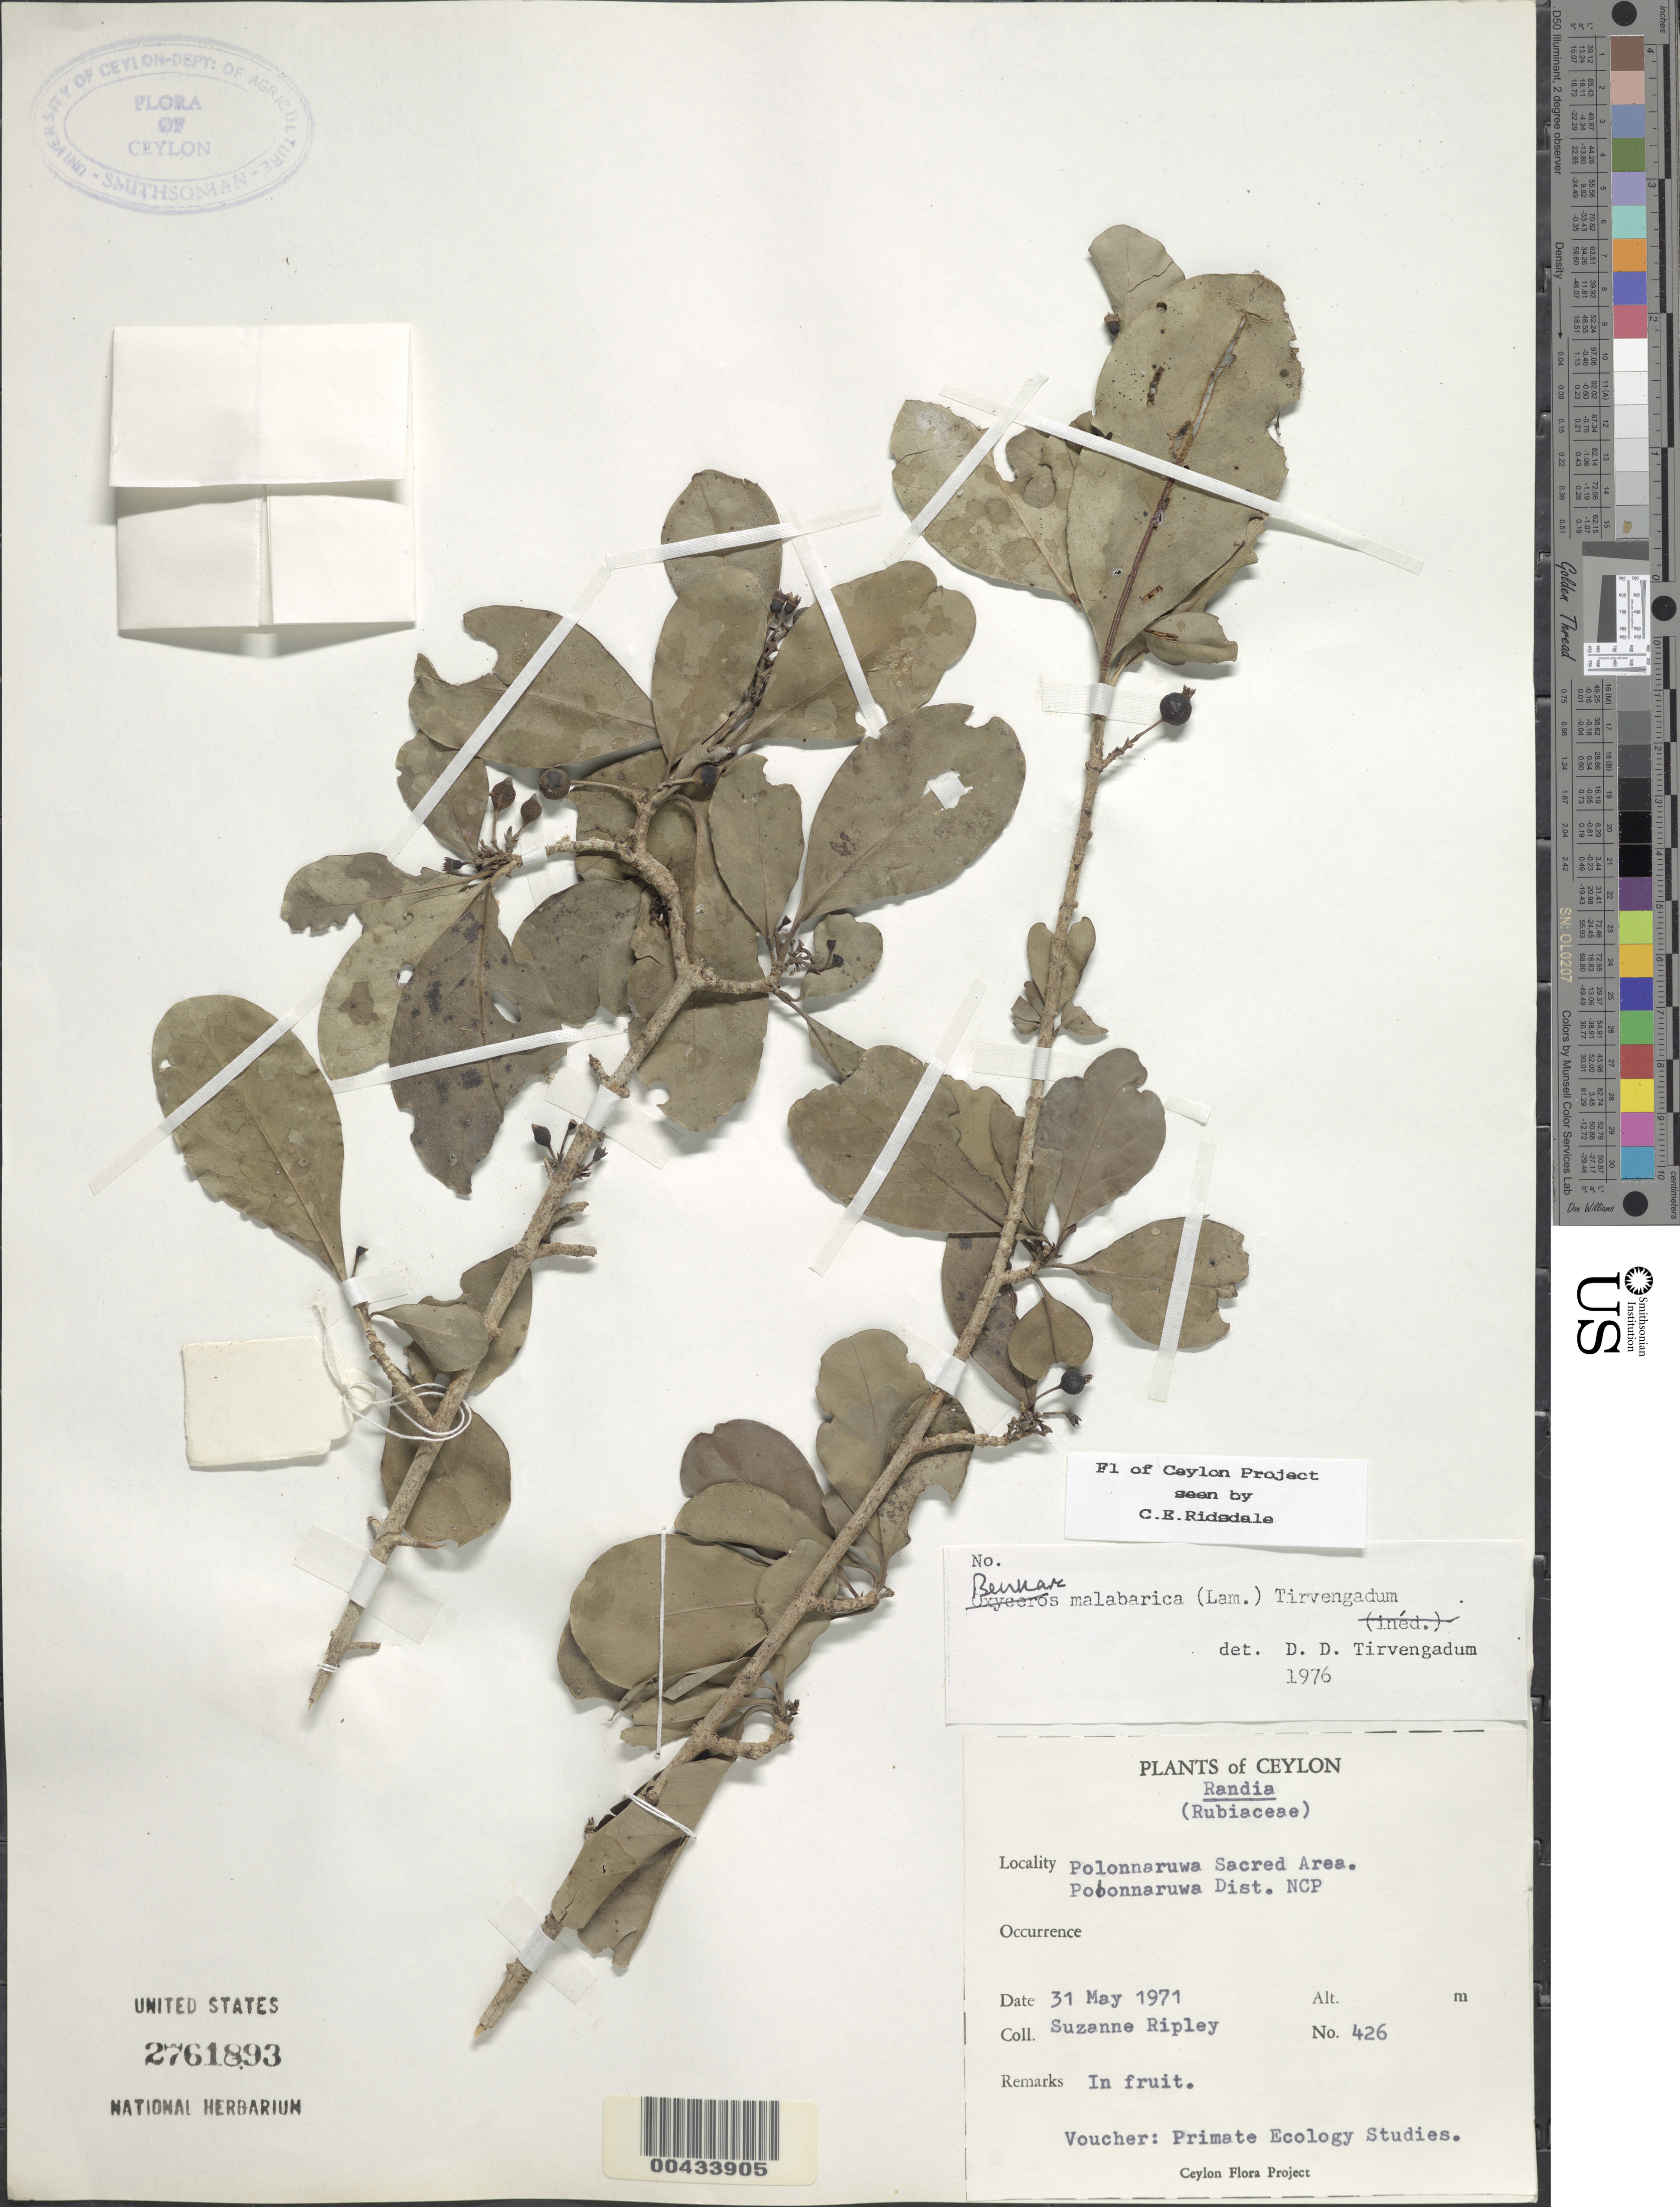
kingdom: Plantae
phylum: Tracheophyta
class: Magnoliopsida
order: Gentianales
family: Rubiaceae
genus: Benkara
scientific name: Benkara malabarica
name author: (Lam.) Tirveng.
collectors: S. Ripley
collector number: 426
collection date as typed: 31 May 1971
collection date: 1971-05-31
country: Sri Lanka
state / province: North Central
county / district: Polonnaruwa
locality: Polonnaruwa Sacred Area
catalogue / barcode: US 2761893